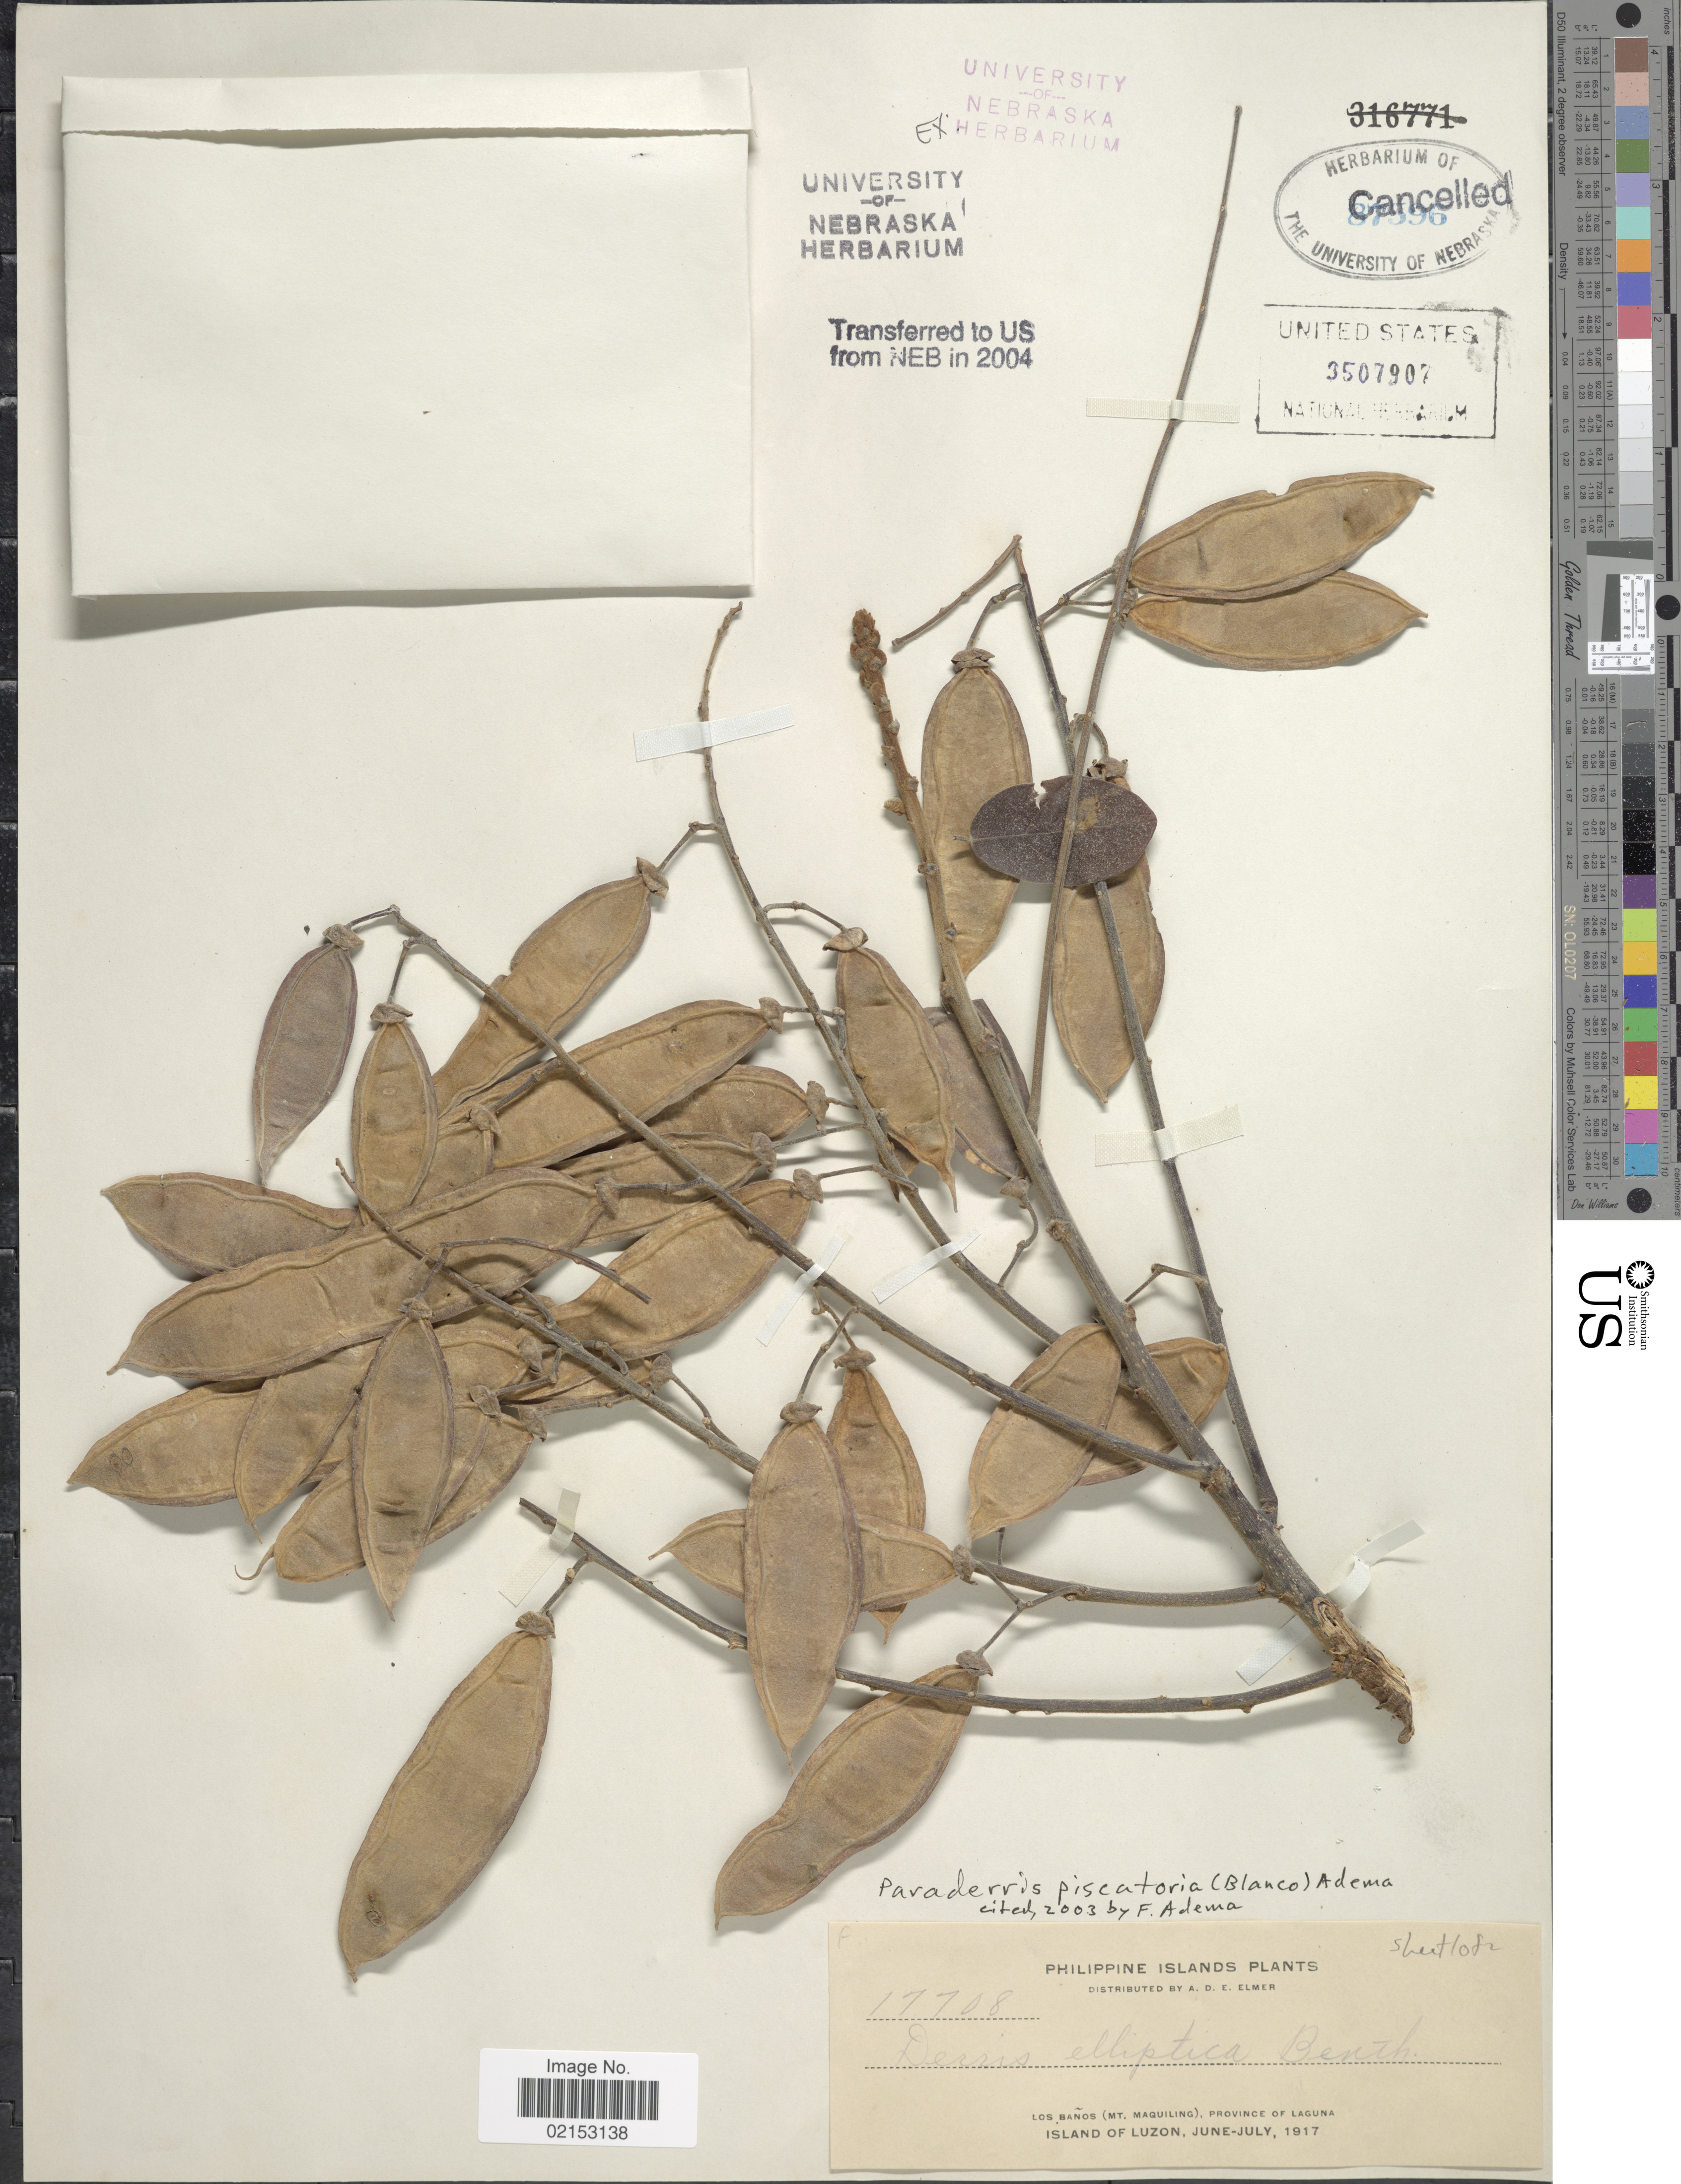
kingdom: Plantae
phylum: Tracheophyta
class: Magnoliopsida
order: Fabales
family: Fabaceae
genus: Derris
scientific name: Derris piscatoria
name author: (Blanco) Sirich. & Adema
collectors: A. D. E. Elmer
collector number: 17708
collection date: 1917-06/1917-07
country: Philippines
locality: Philippine Islands, Los Banos (Mt. Maquiling), Province of Laguna, Island of Luzon.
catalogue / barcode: US 3507907